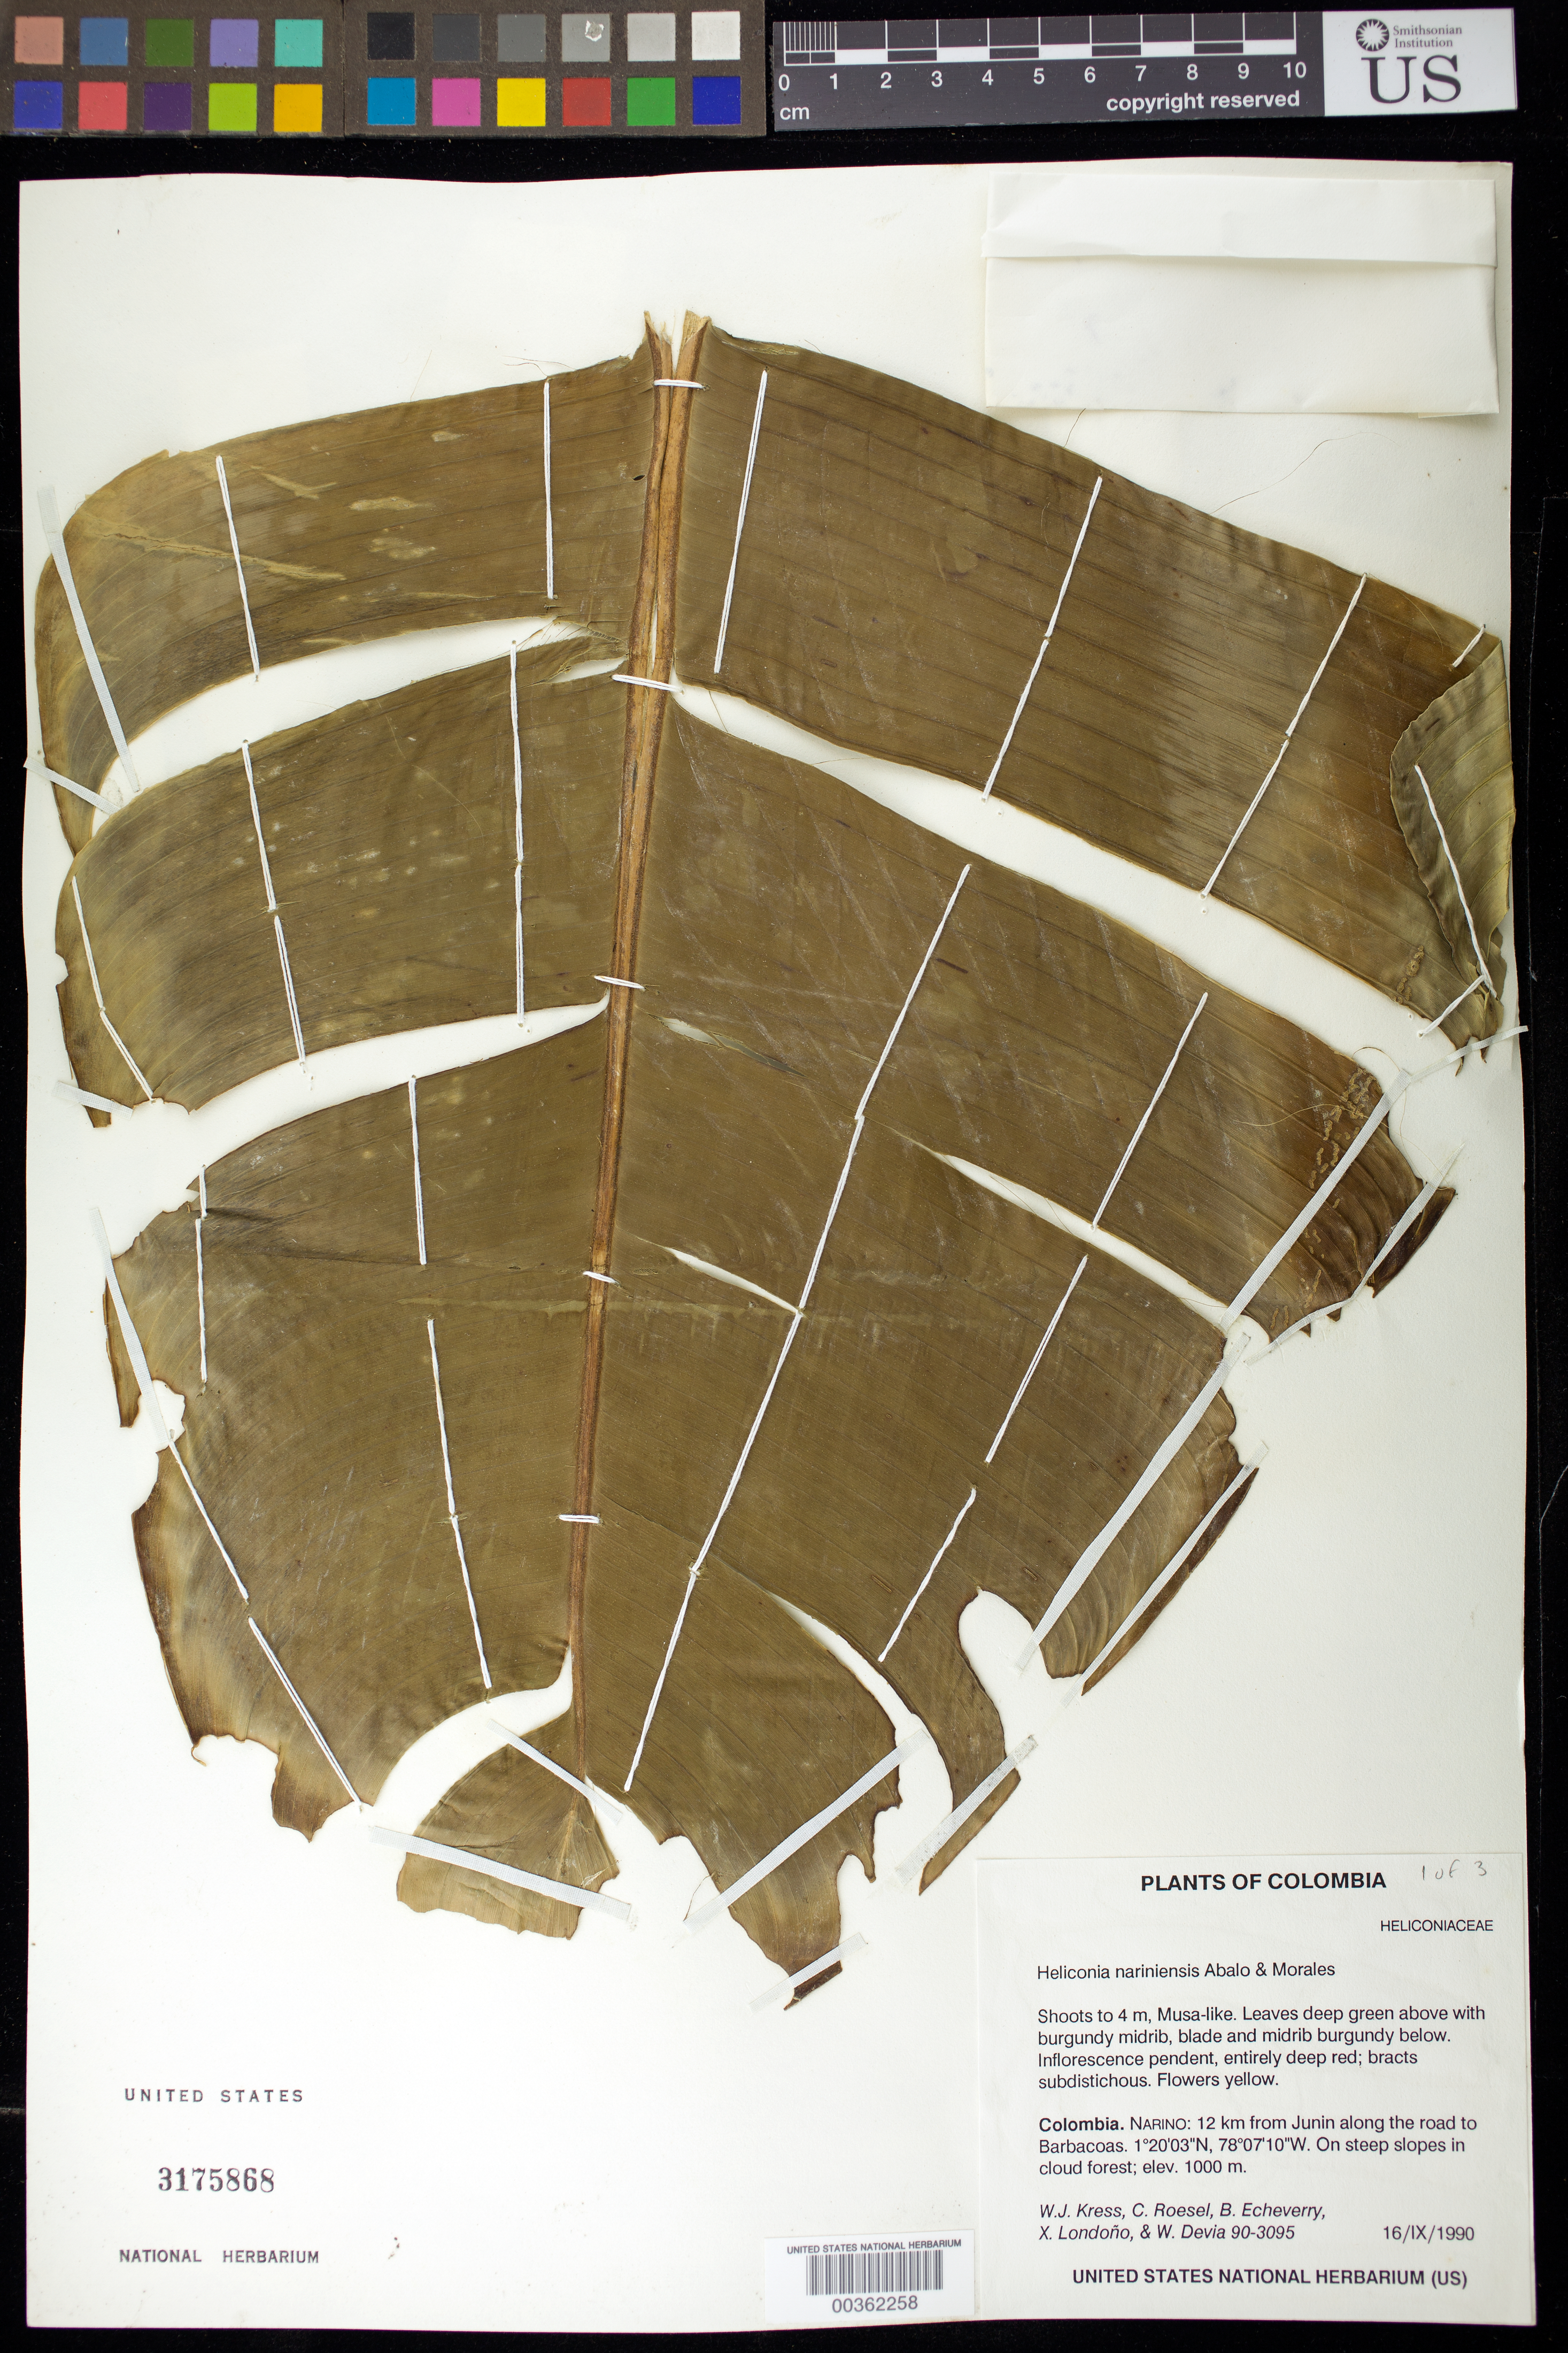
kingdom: Plantae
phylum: Tracheophyta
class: Liliopsida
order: Zingiberales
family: Heliconiaceae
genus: Heliconia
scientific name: Heliconia nariniensis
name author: Abalo & G. Morales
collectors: W. J. Kress, C. S. Roesel, B. Echeverry, X. Londoño & W. Devia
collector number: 90-3095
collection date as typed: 16 Sep 1990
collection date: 1990-09-16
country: Colombia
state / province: Nariño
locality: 12 km from Junin along road to Barbacoas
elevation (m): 1000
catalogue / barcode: US 3175868